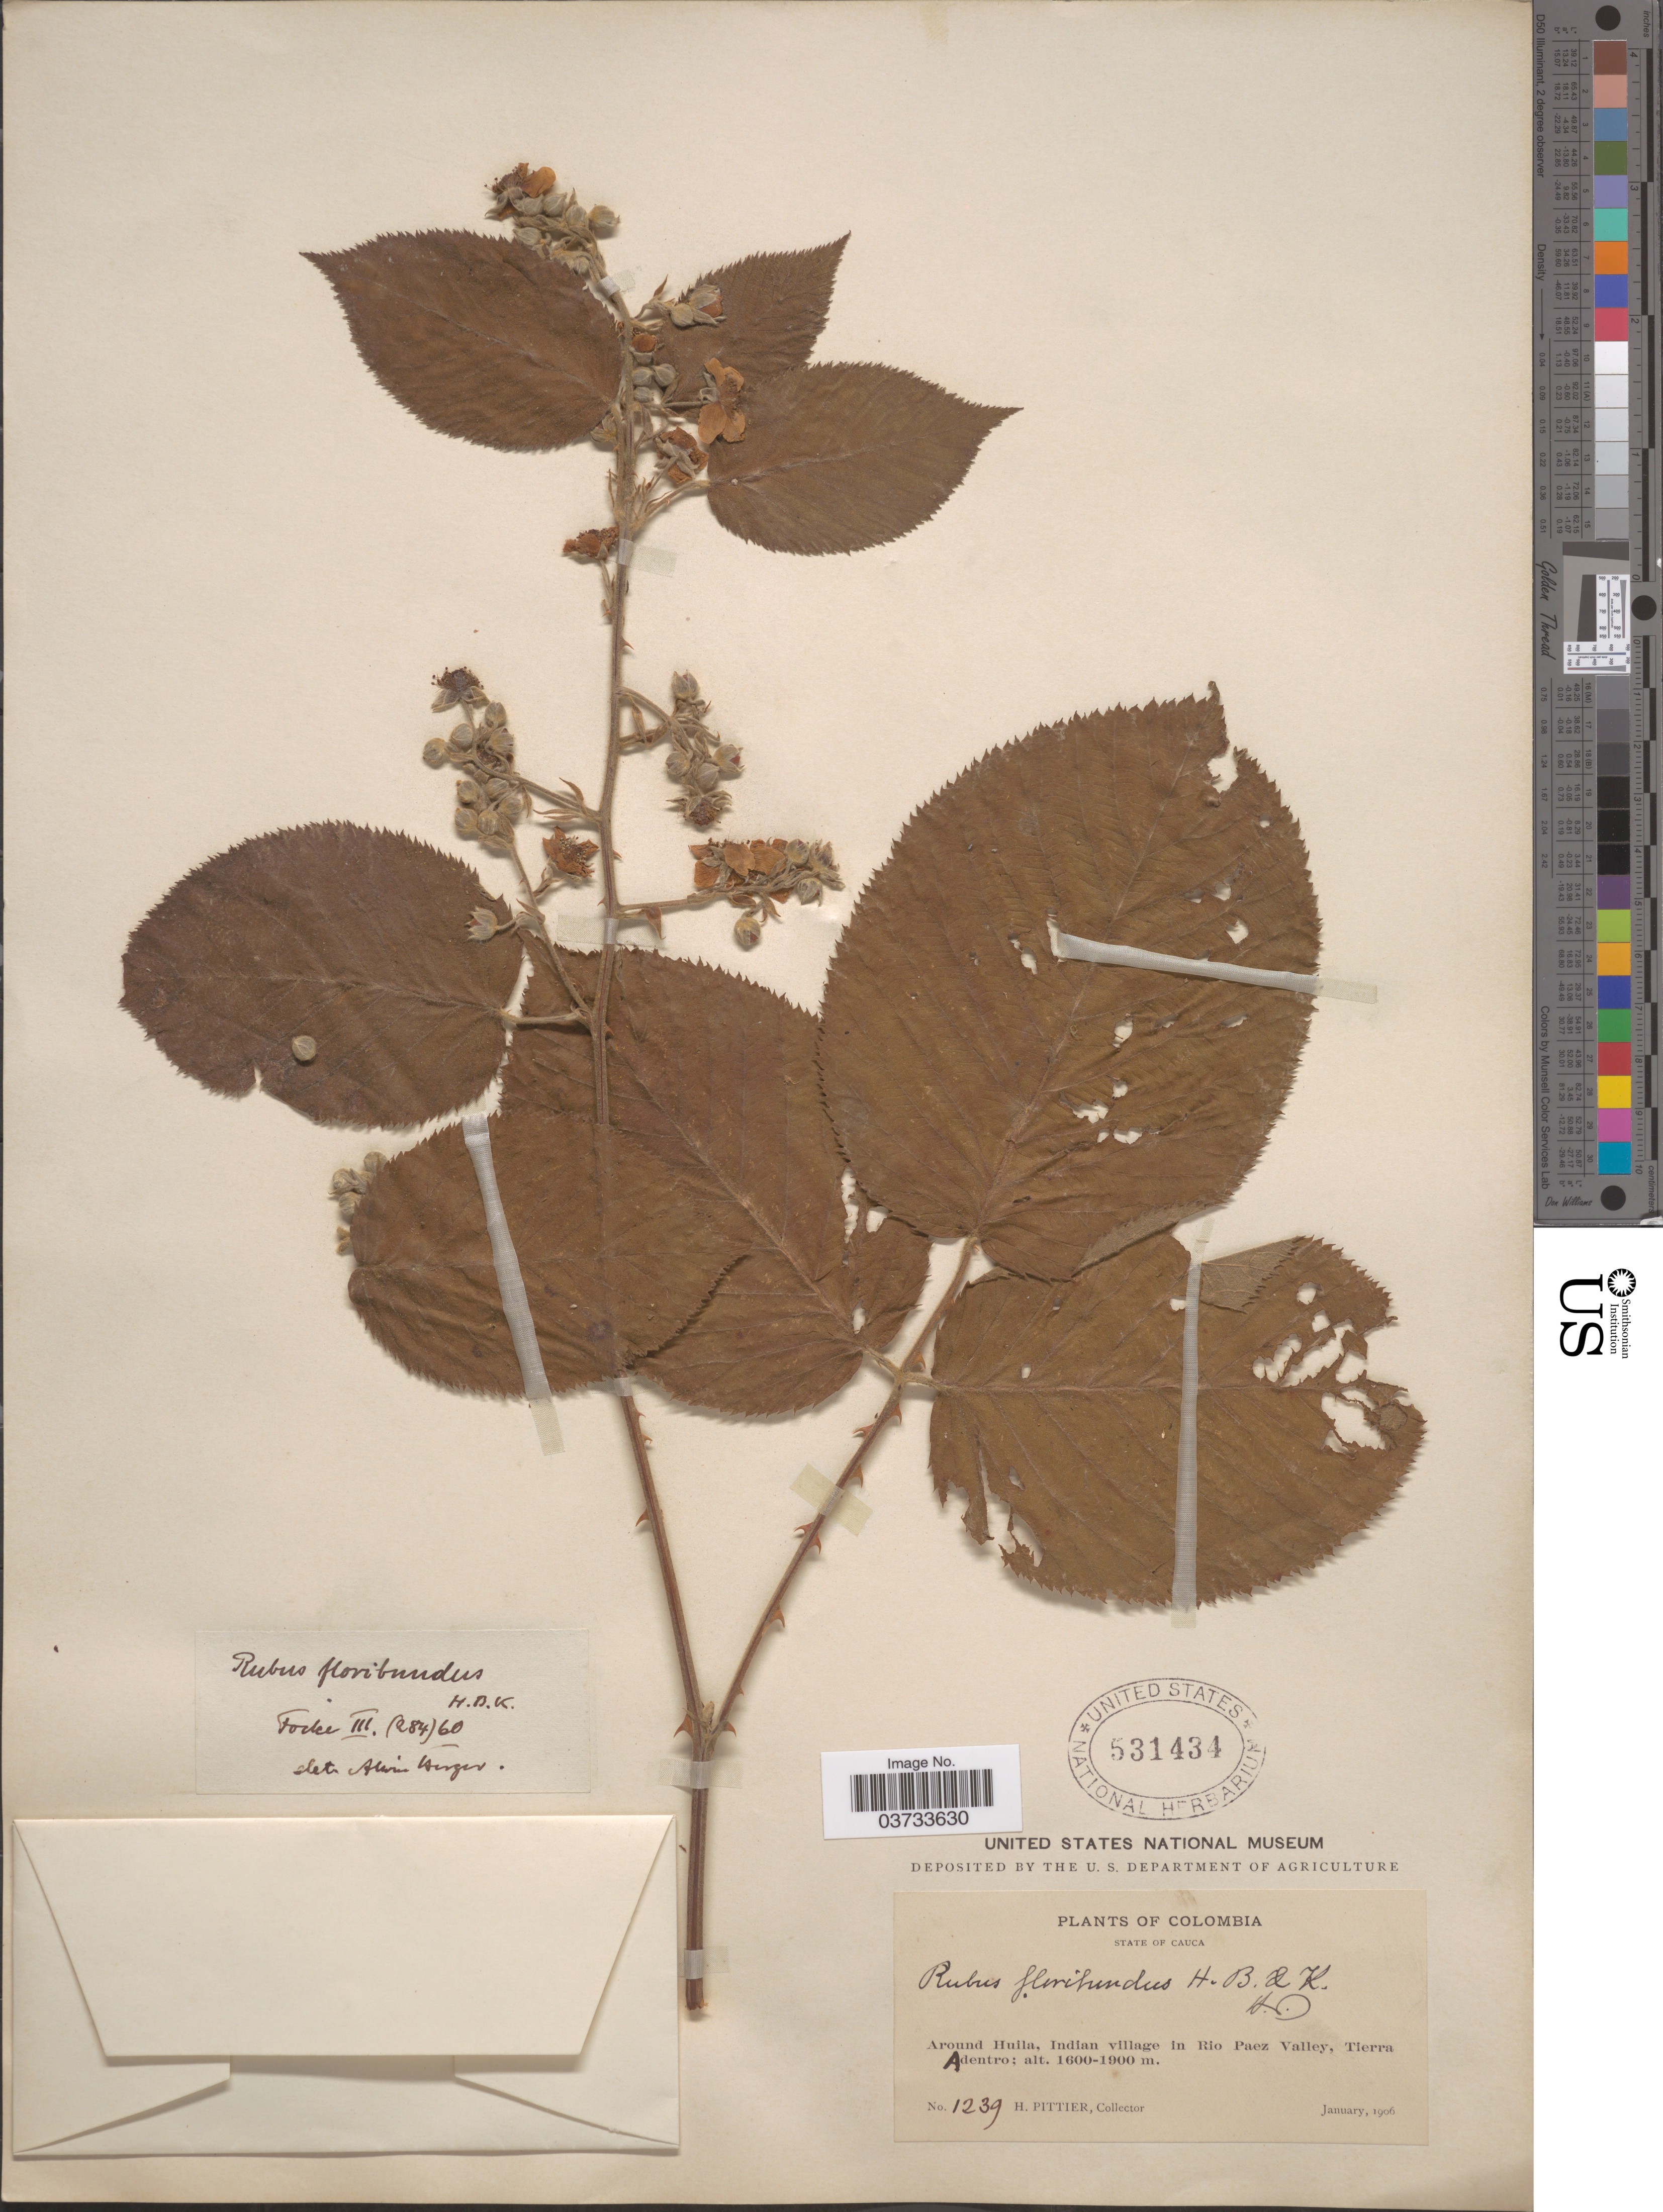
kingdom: Plantae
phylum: Tracheophyta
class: Magnoliopsida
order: Rosales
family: Rosaceae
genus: Rubus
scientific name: Rubus robustus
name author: C. Presl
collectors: H. F. Pittier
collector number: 1239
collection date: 1906-01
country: Colombia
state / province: Cauca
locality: Around Huila, Indian village in Rio Paez Valley, Tierra Adentro.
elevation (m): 1600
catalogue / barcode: US 531434